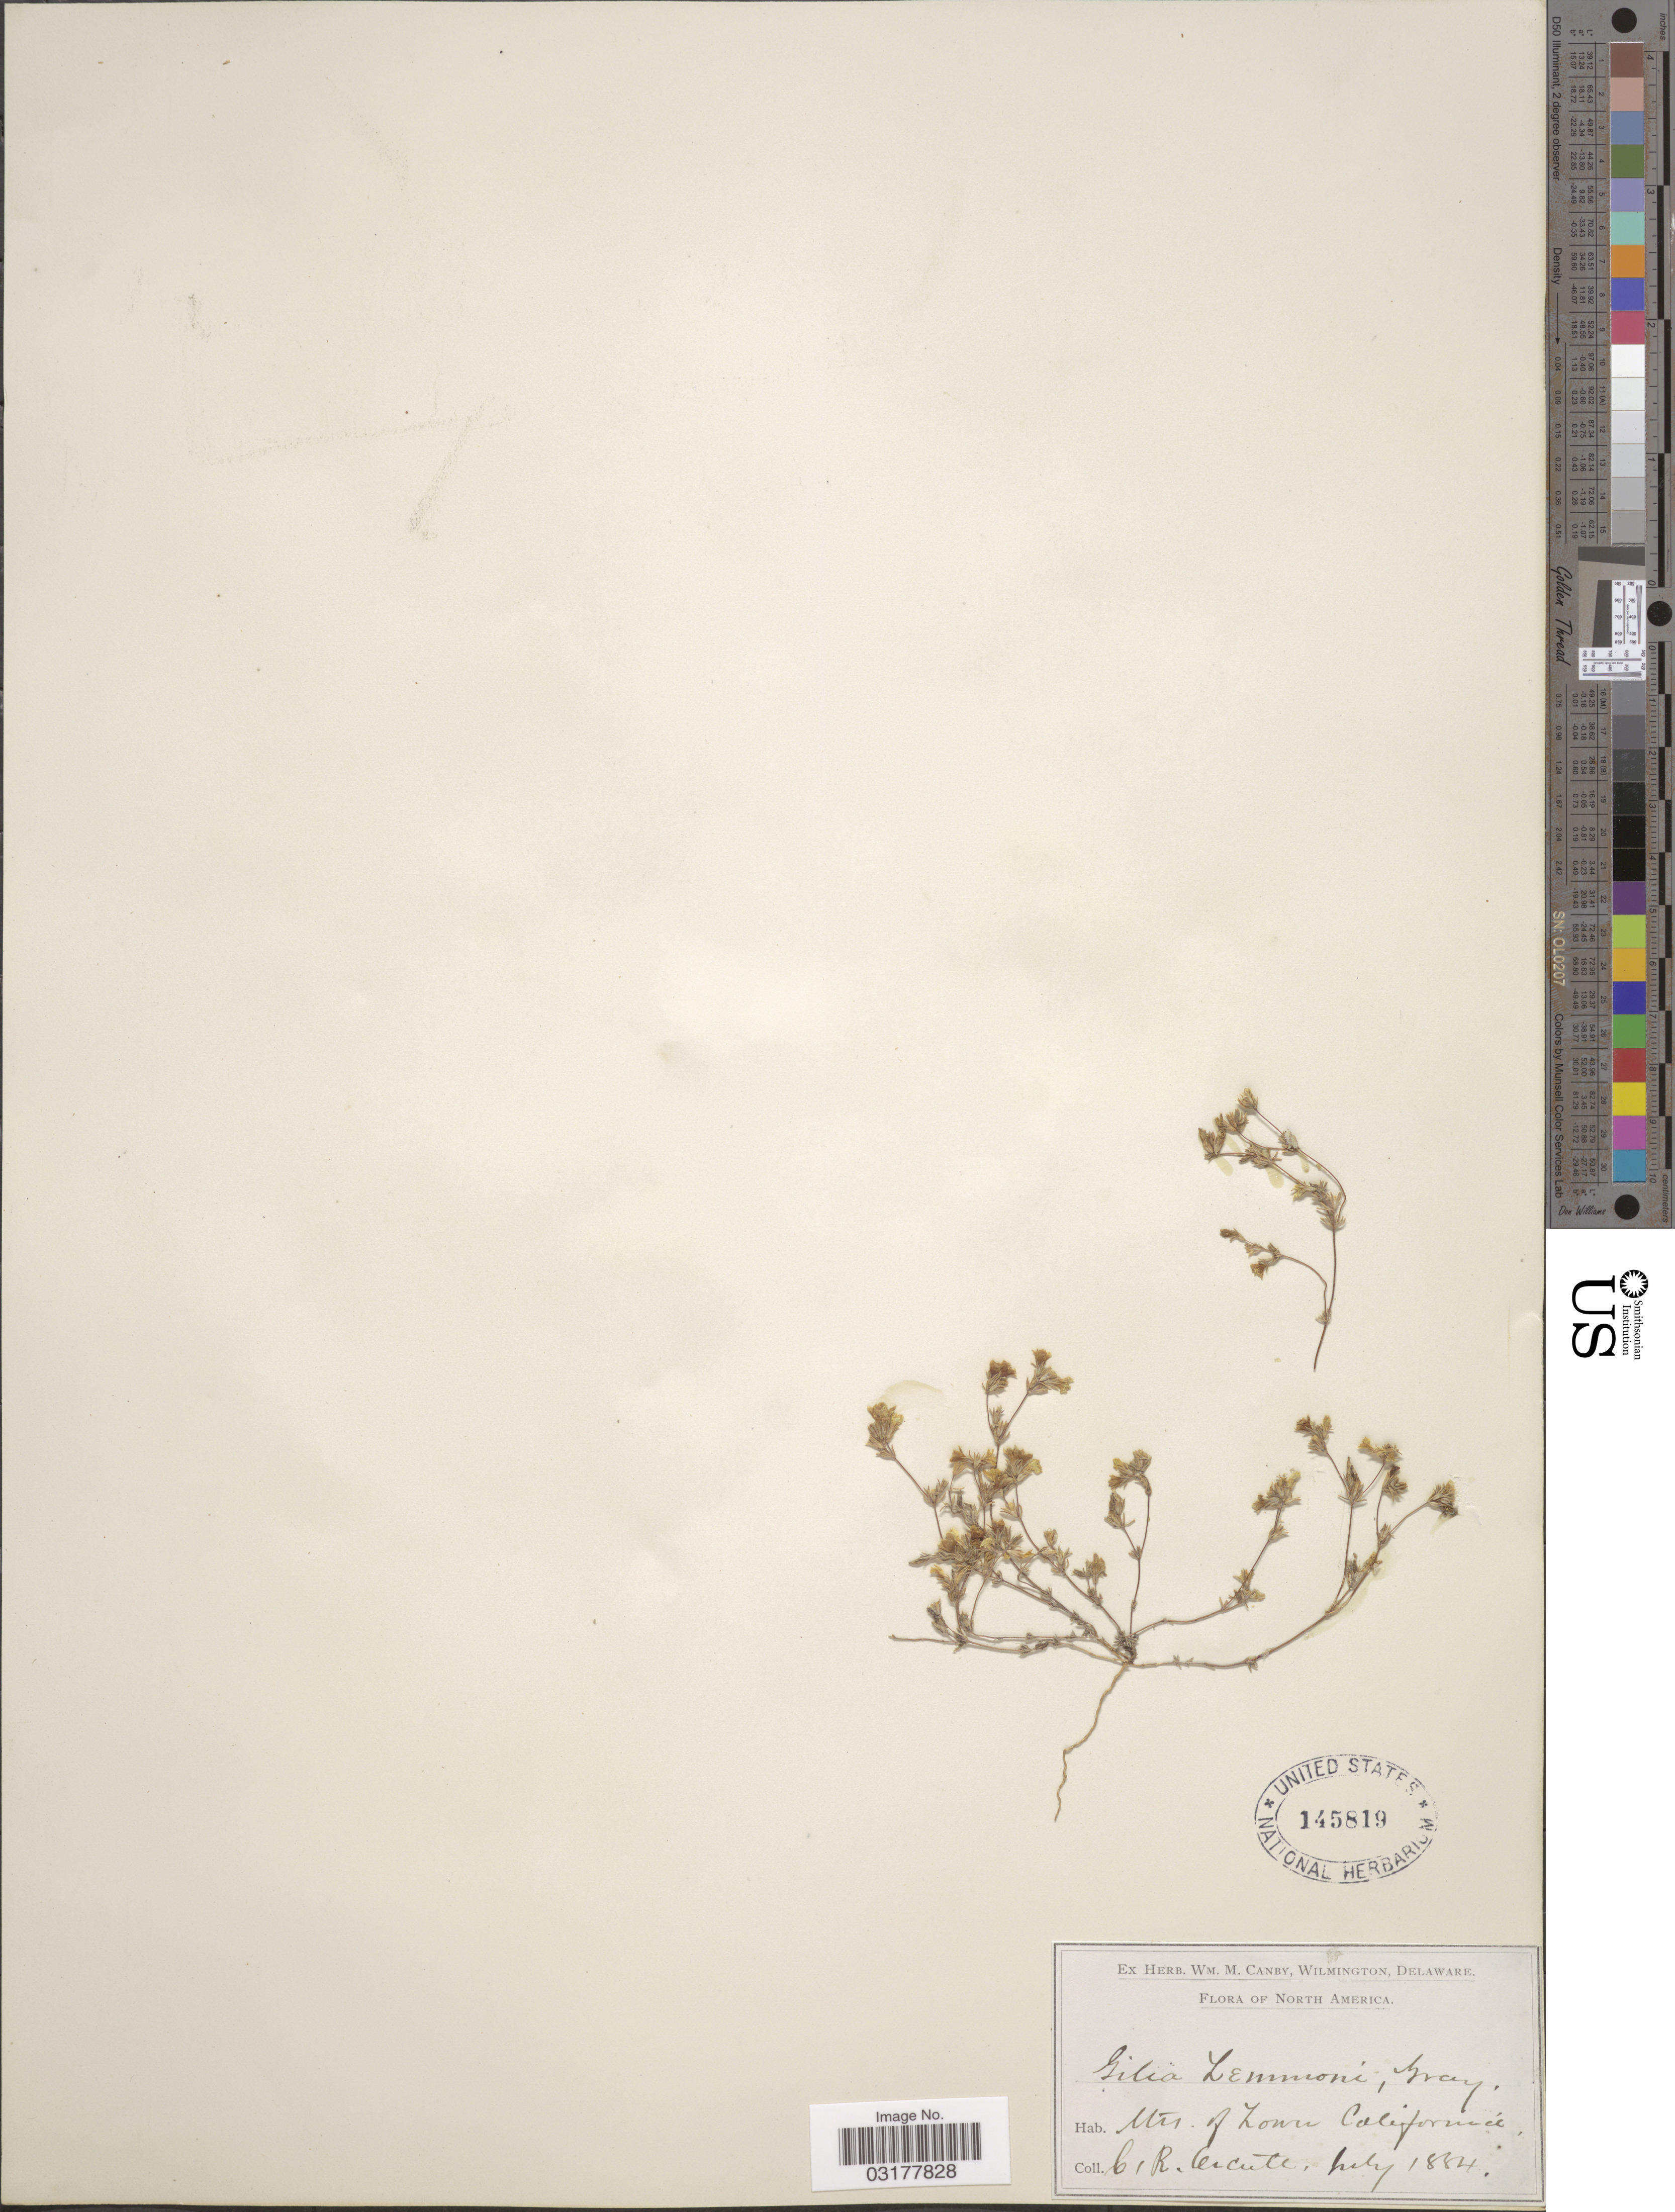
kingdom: Plantae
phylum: Tracheophyta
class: Magnoliopsida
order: Ericales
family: Polemoniaceae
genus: Leptosiphon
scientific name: Leptosiphon lemmonii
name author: (A. Gray) J.M. Porter & L.A. Johnson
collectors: C. R. Orcutt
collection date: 1884-07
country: Mexico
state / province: Baja California Norte / Baja California Sur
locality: Mts. of Lower California.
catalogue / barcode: US 145819